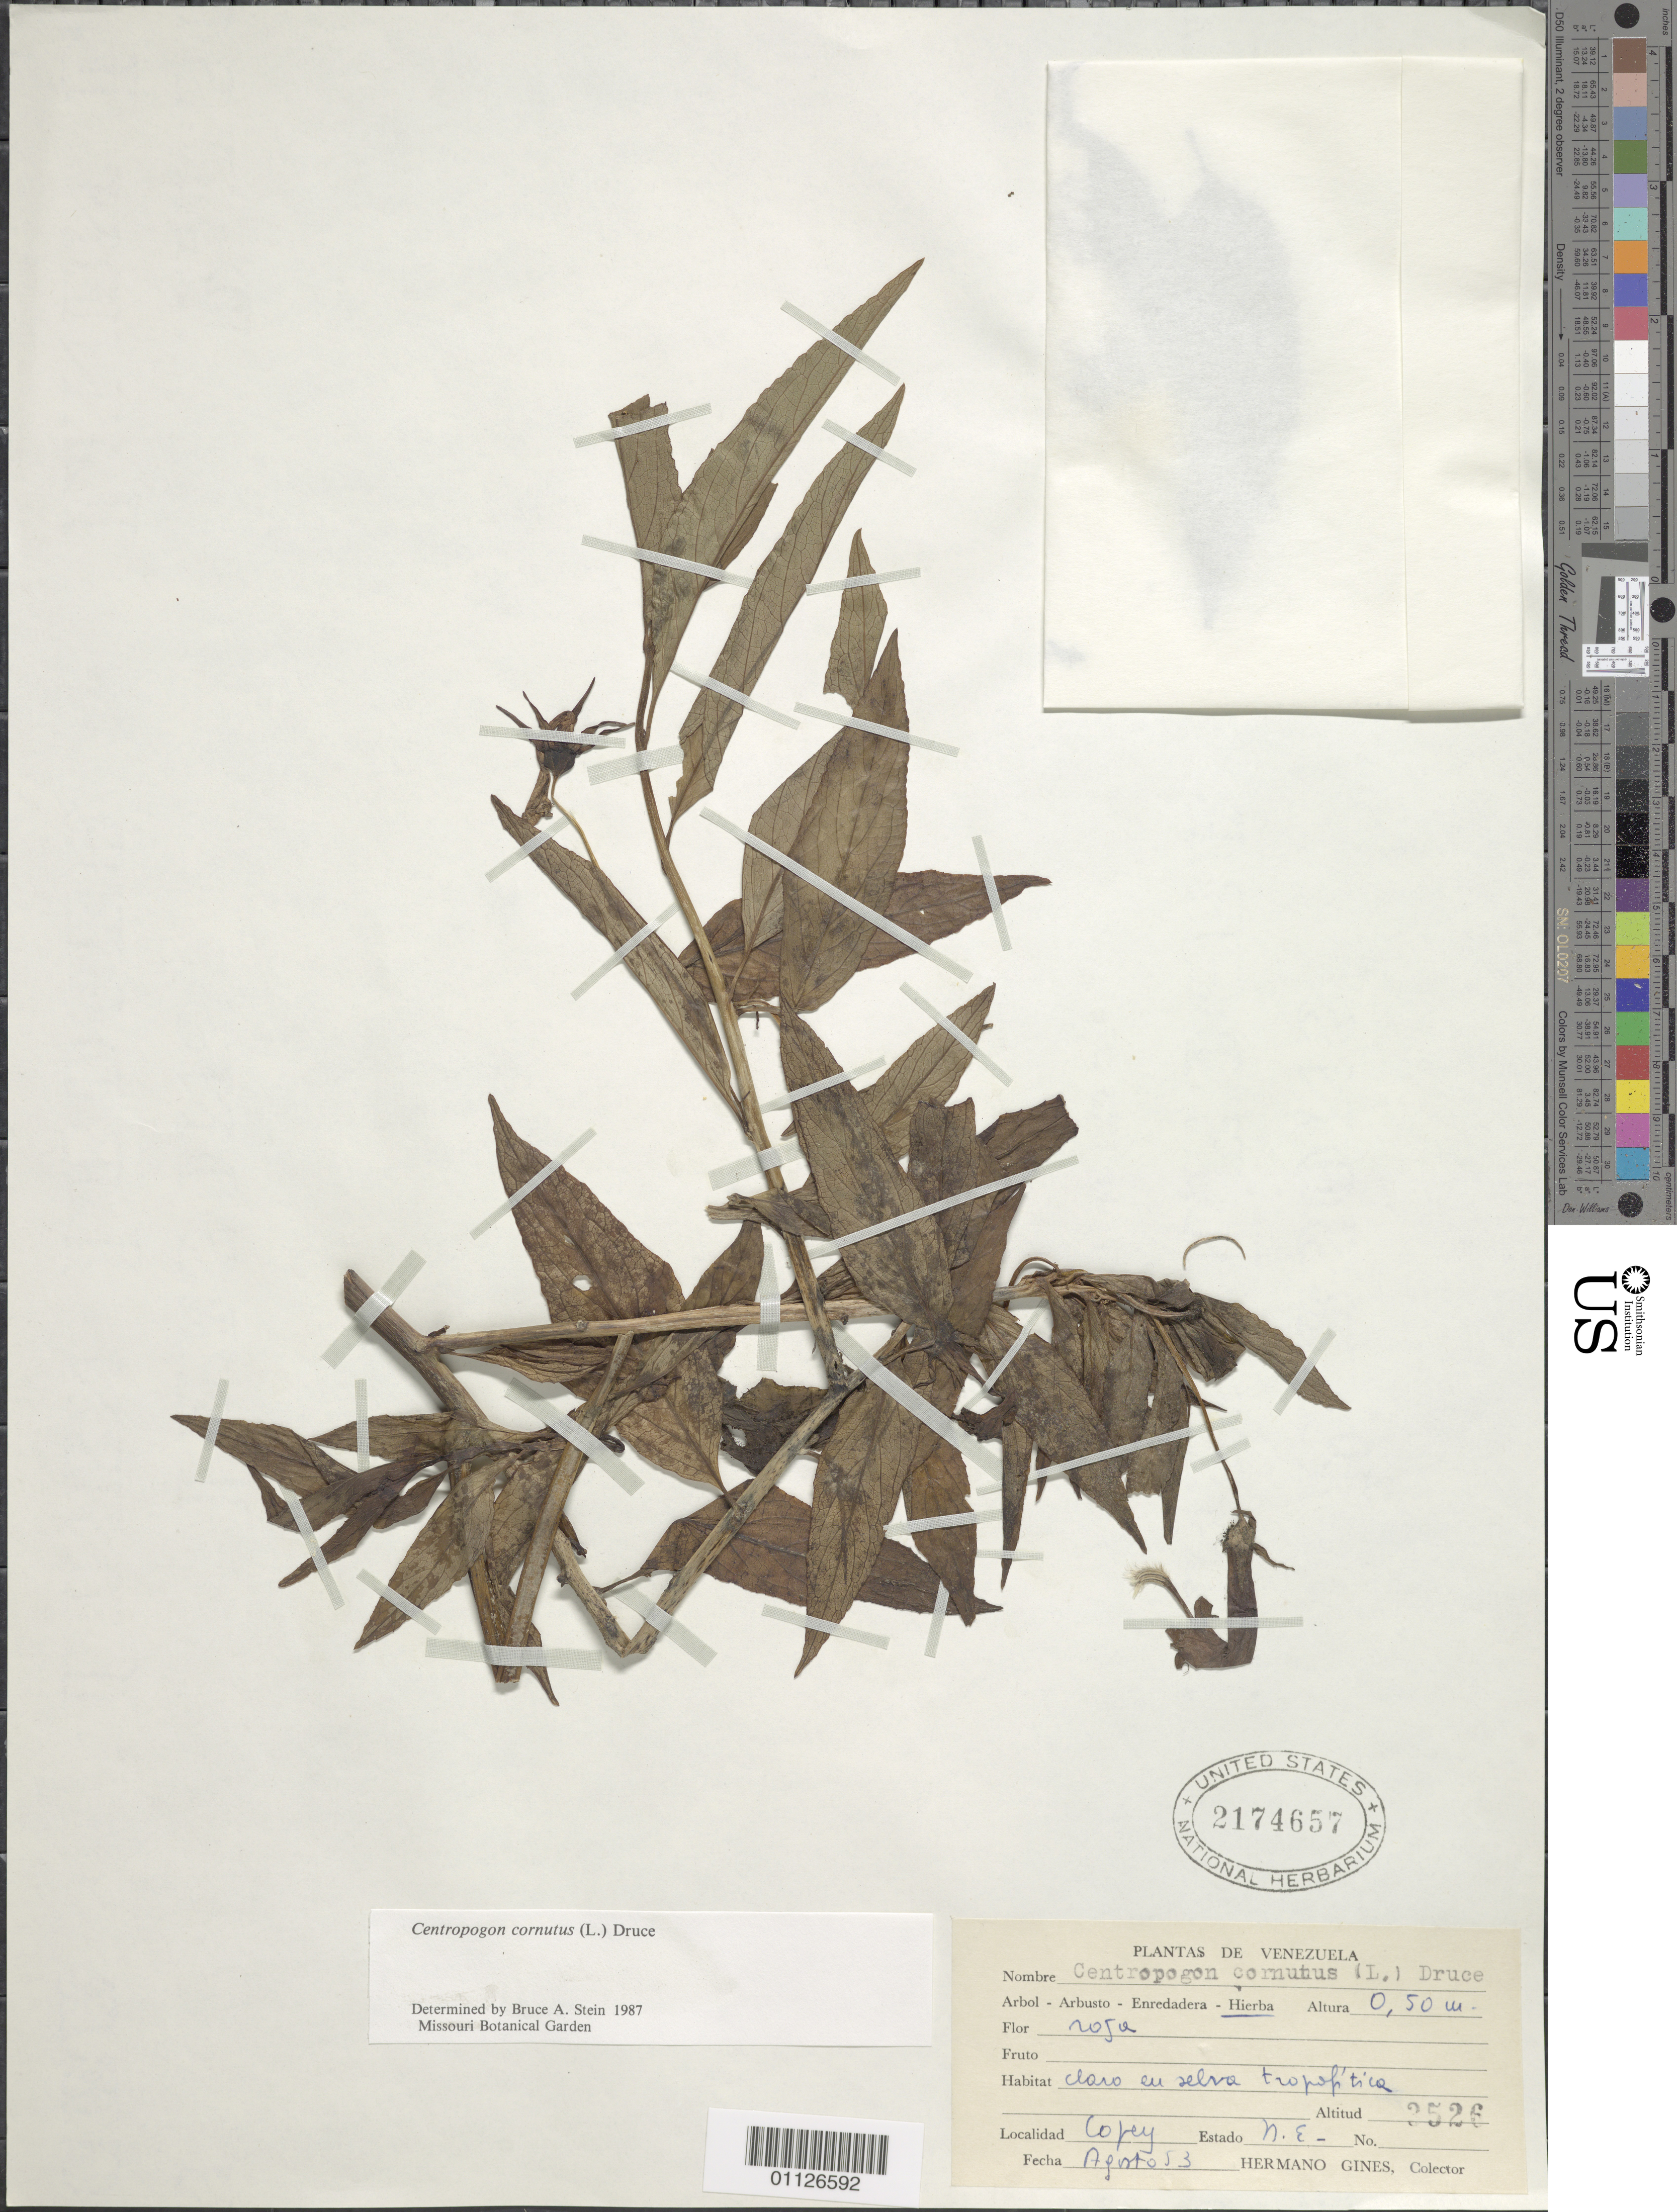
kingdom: Plantae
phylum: Tracheophyta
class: Magnoliopsida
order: Asterales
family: Campanulaceae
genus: Centropogon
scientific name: Centropogon cornutus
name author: (L.) Druce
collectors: Bro. Gines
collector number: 3526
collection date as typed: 01 Aug 1953 to 31 Aug 1953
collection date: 1953-08-01/1953-08-31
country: Venezuela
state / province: Nueva Esparta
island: Margarita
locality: Copey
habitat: claro en selva tropofítica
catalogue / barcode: US 2174657